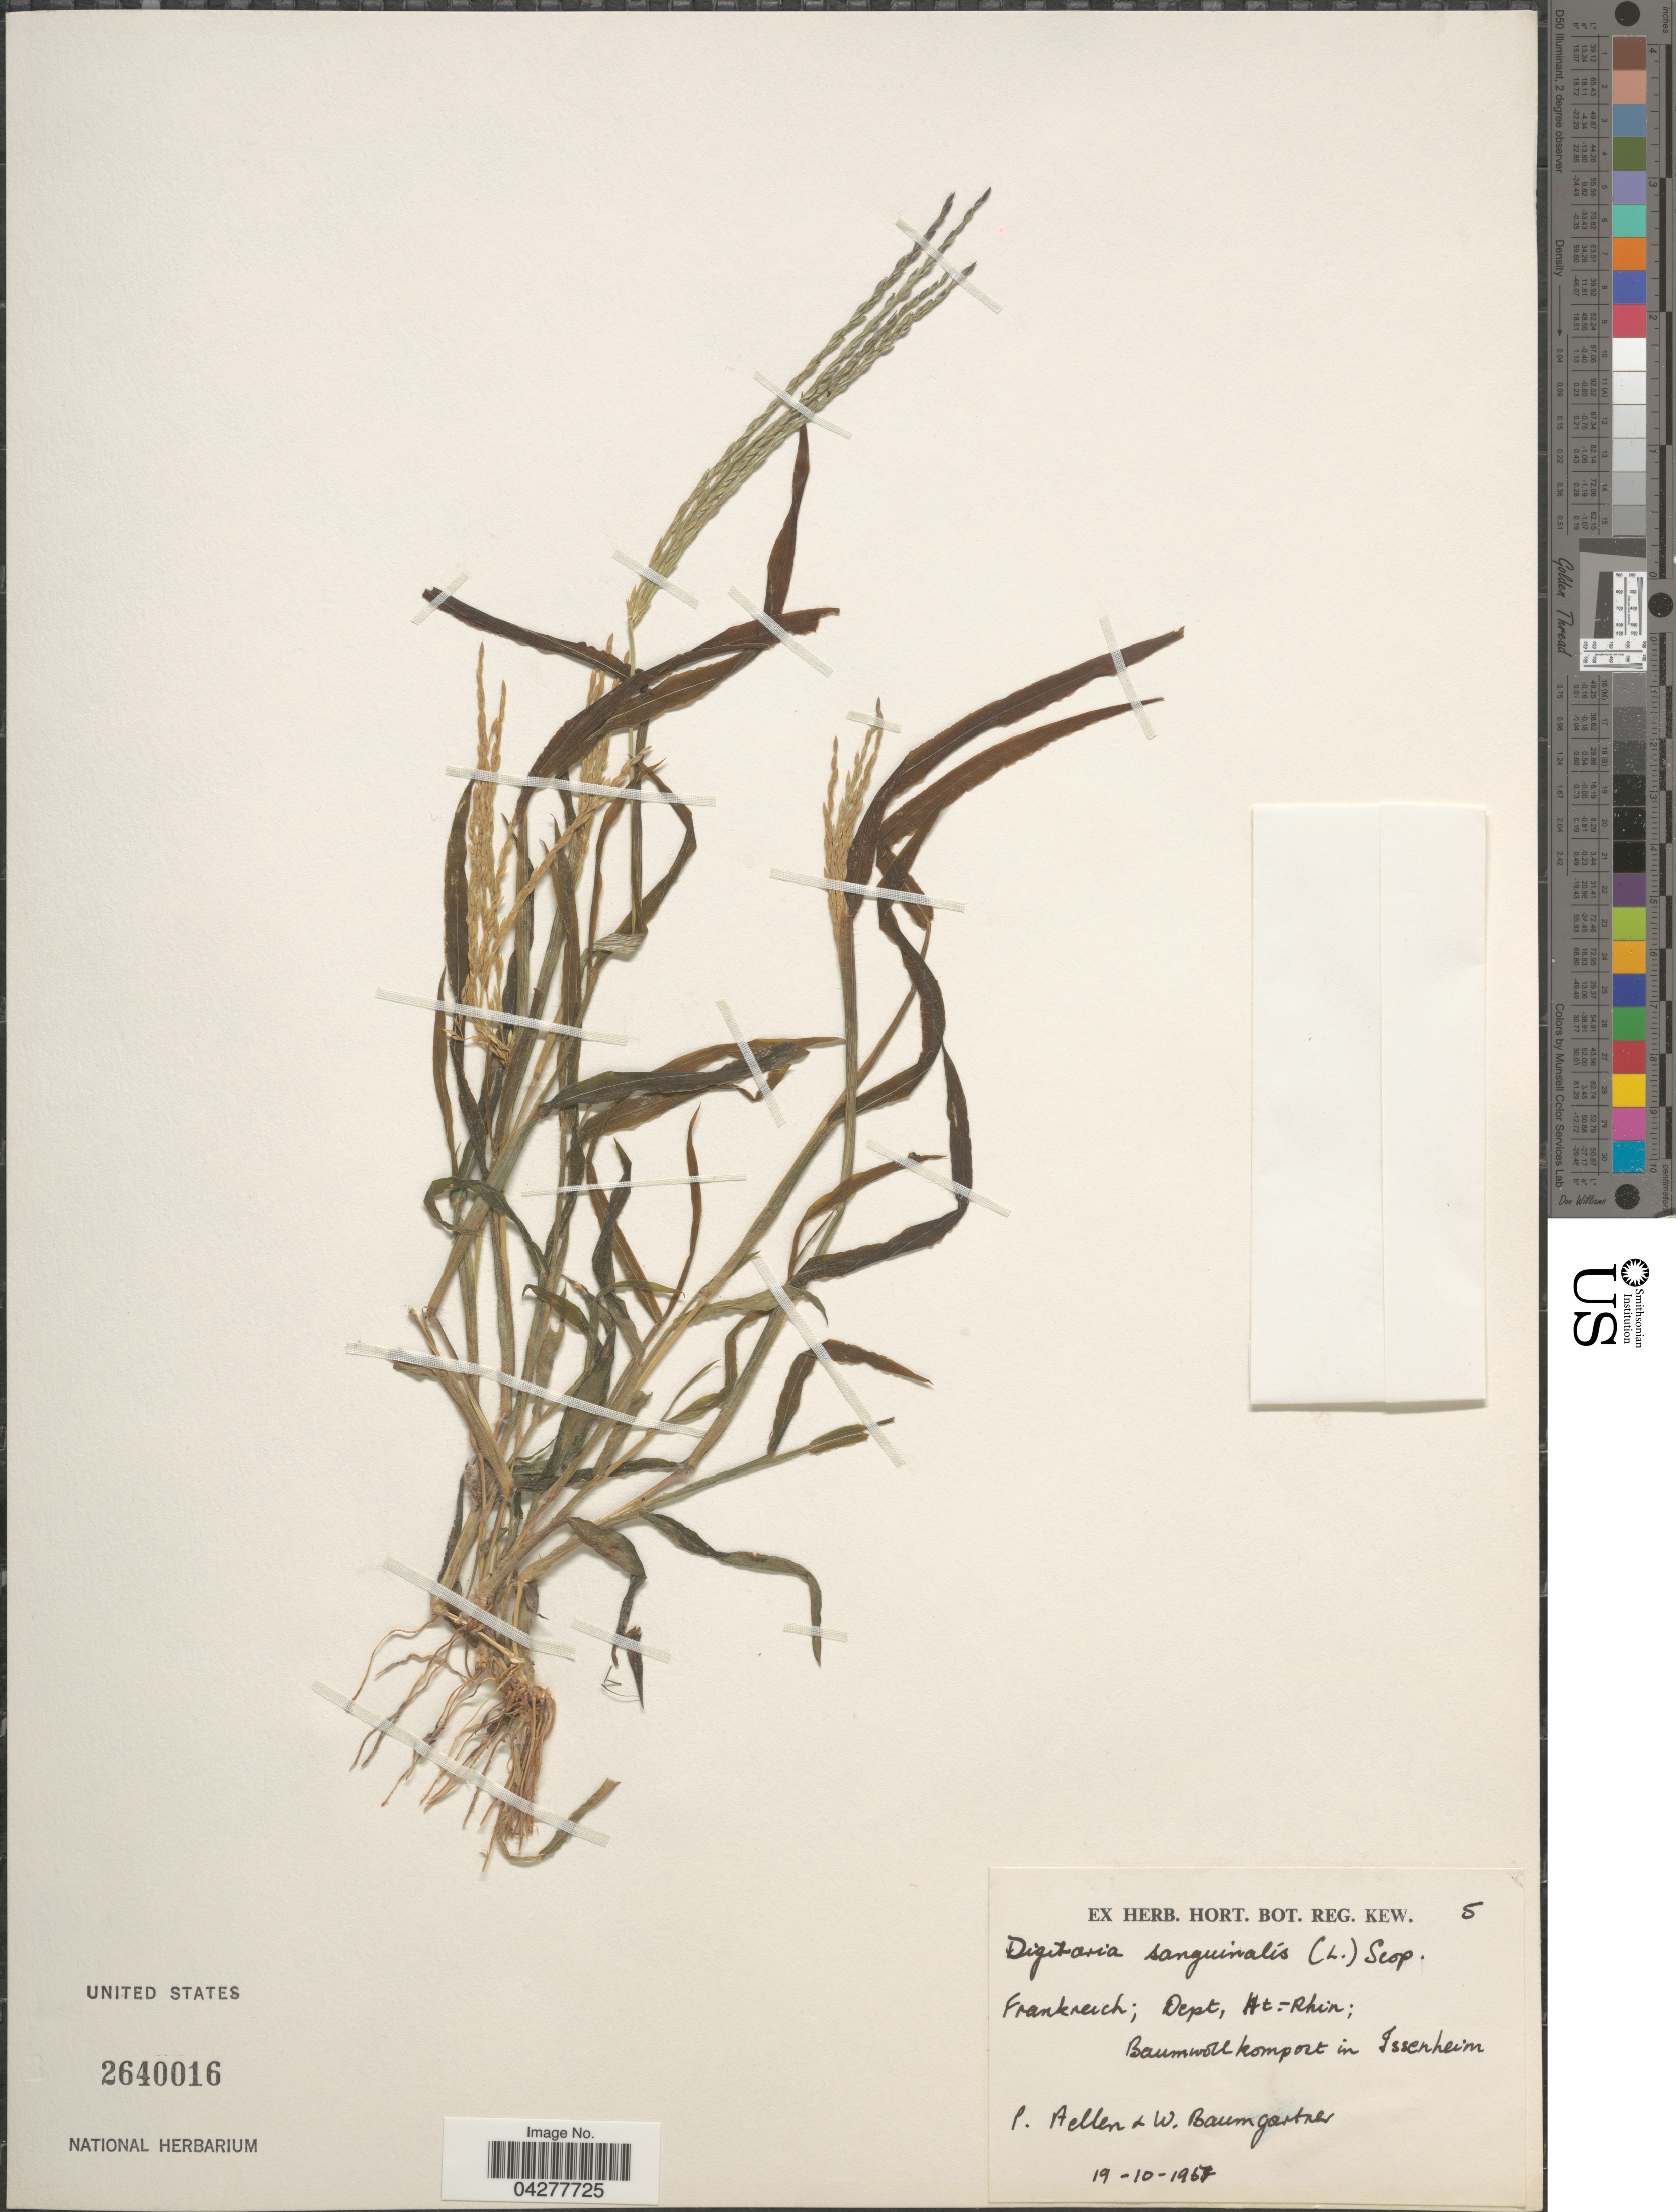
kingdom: Plantae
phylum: Tracheophyta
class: Liliopsida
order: Poales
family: Poaceae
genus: Digitaria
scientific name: Digitaria sanguinalis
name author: (L.) Scop.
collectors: P. Aellen & W. Baumgartner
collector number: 5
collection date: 1967-10-19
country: France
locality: Frankreich; Dept, Ht-Rhin; Baumwollkomost in Issenheim.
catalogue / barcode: US 2640016